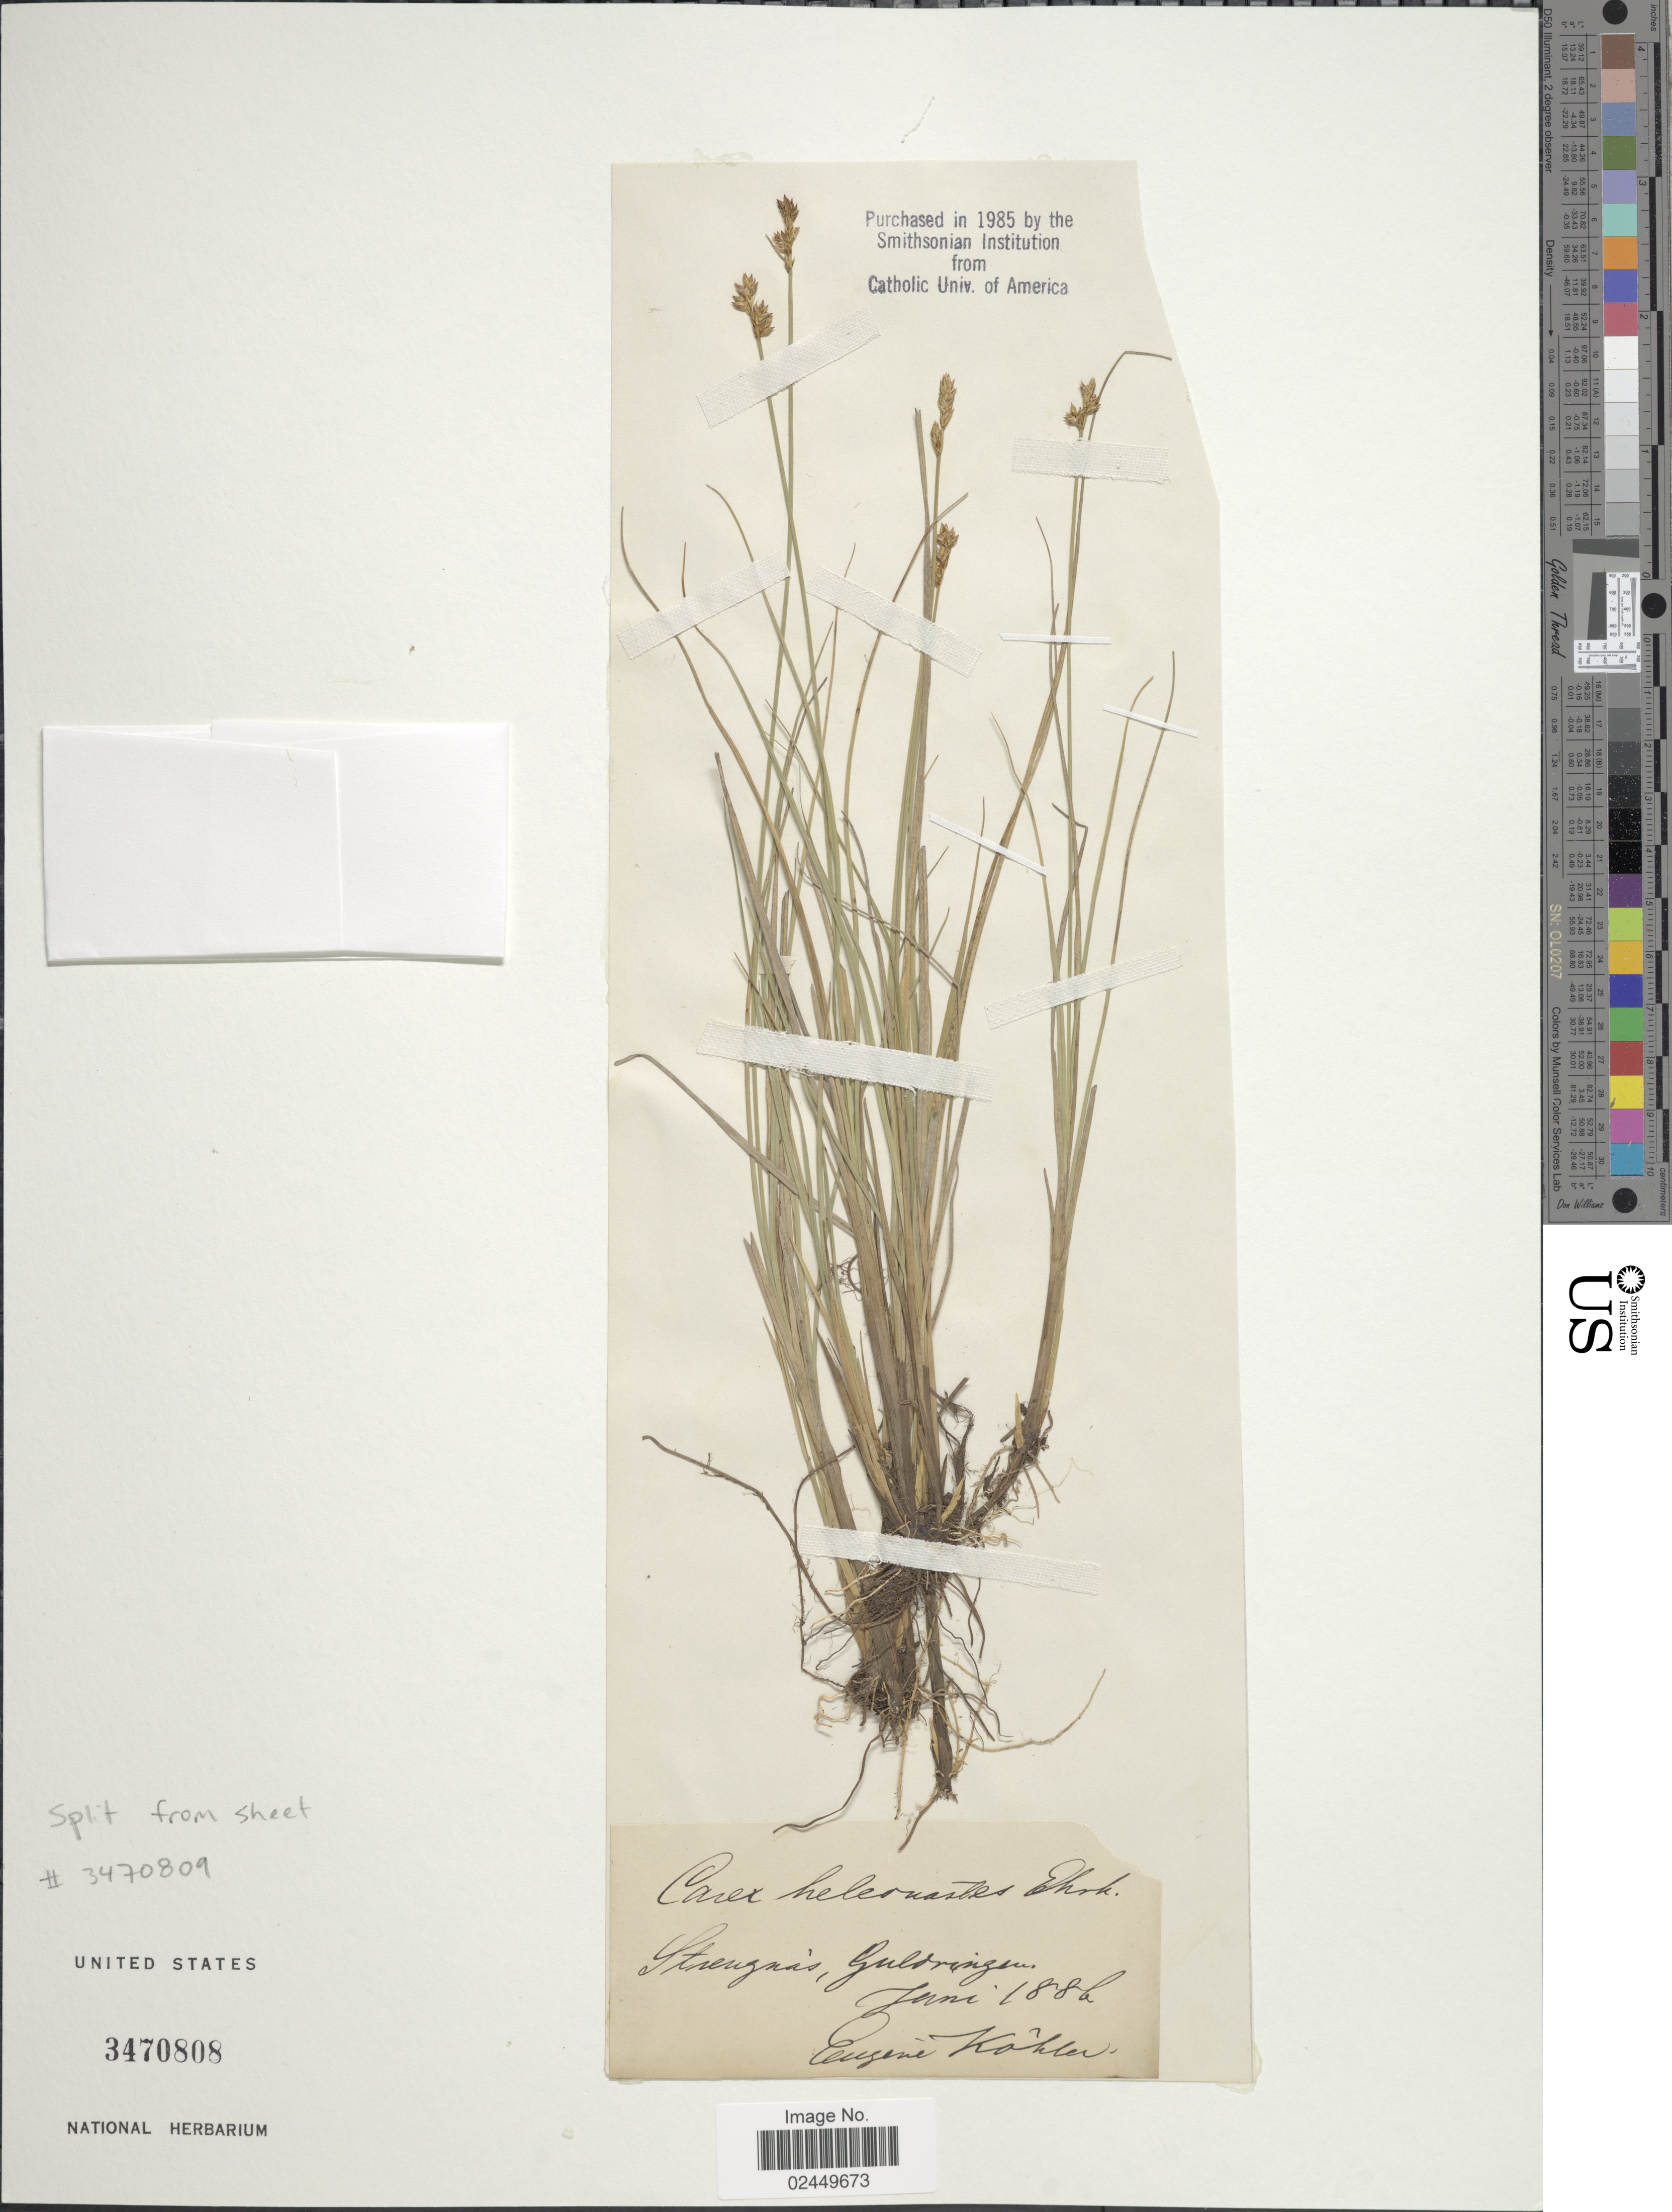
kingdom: Plantae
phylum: Tracheophyta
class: Liliopsida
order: Poales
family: Cyperaceae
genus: Carex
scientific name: Carex heleonastes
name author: Ehrh. ex L. f.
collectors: E. Kohler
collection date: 1886-06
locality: Strangnàs, Guldringen [interpreted]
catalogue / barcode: US 3470808